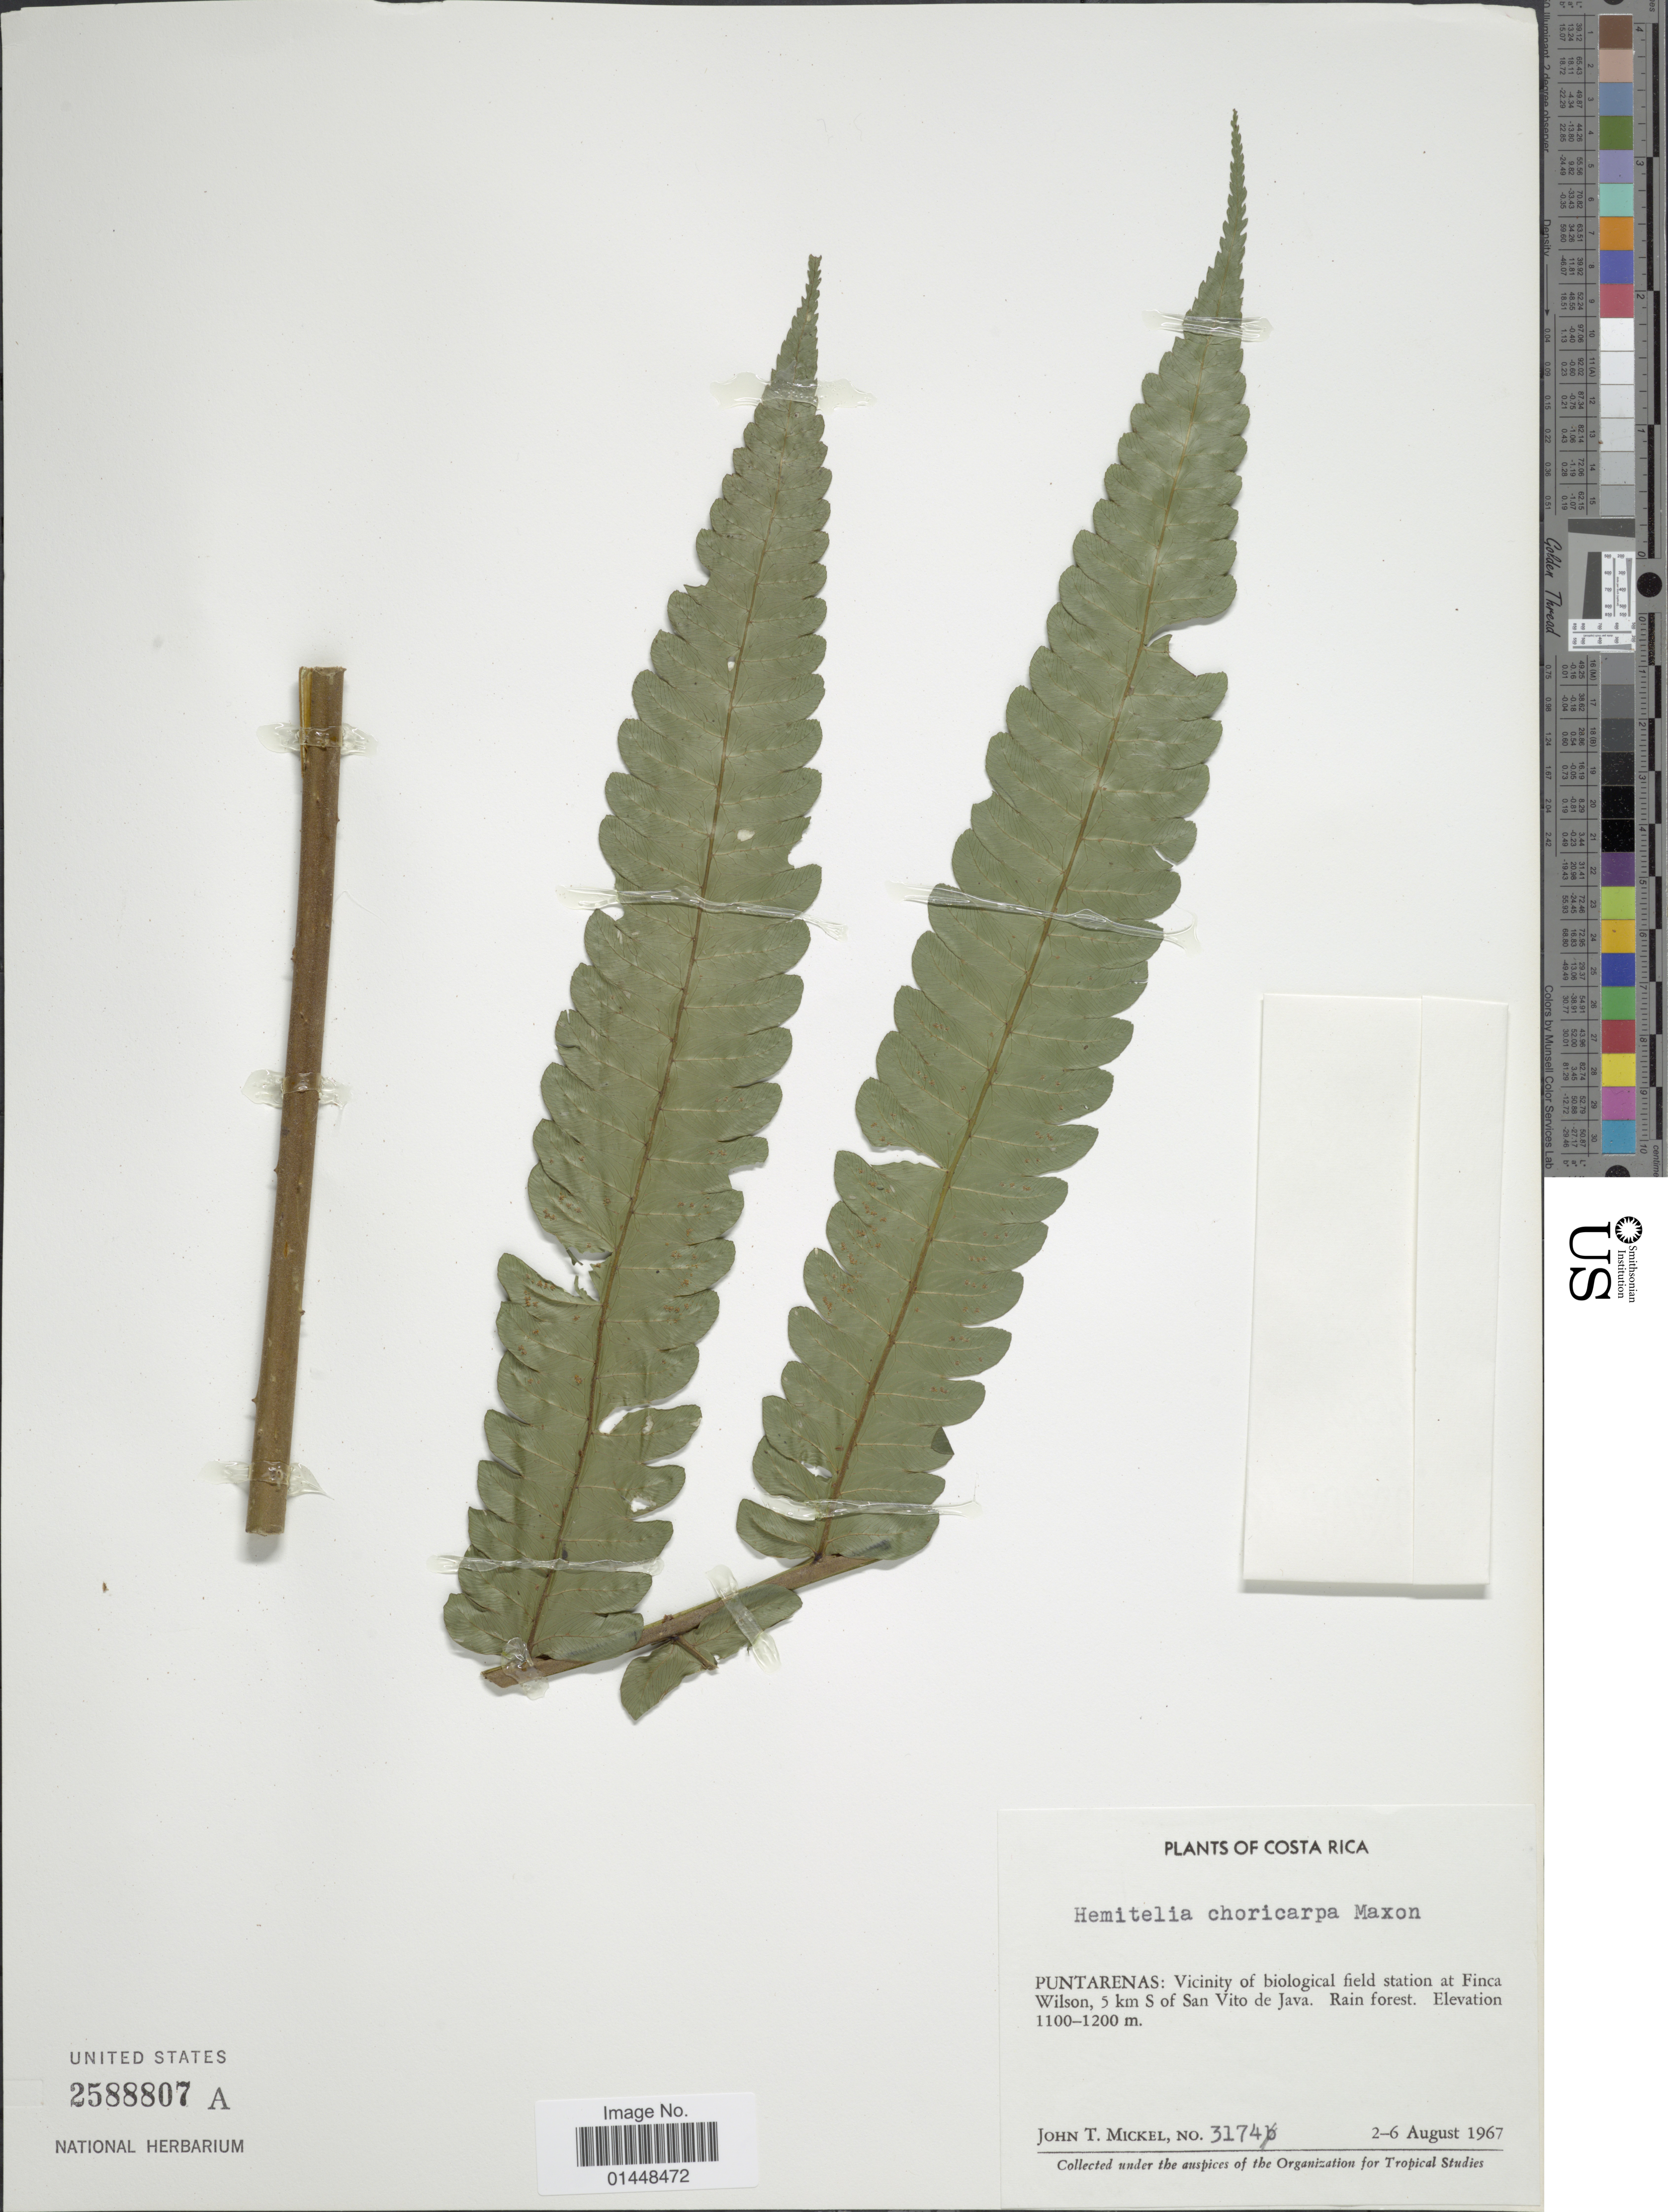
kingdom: Plantae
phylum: Tracheophyta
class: Polypodiopsida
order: Cyatheales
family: Cyatheaceae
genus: Cyathea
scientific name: Cyathea choricarpa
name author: (Maxon) Domin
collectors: J. T. Mickel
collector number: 3174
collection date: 1967-08-02/1967-08-06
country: Costa Rica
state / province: Puntarenas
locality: Vicinity of biological field station at Finca Wilson, 5 km S of San Vito de Java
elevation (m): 1100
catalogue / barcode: US 2588807A